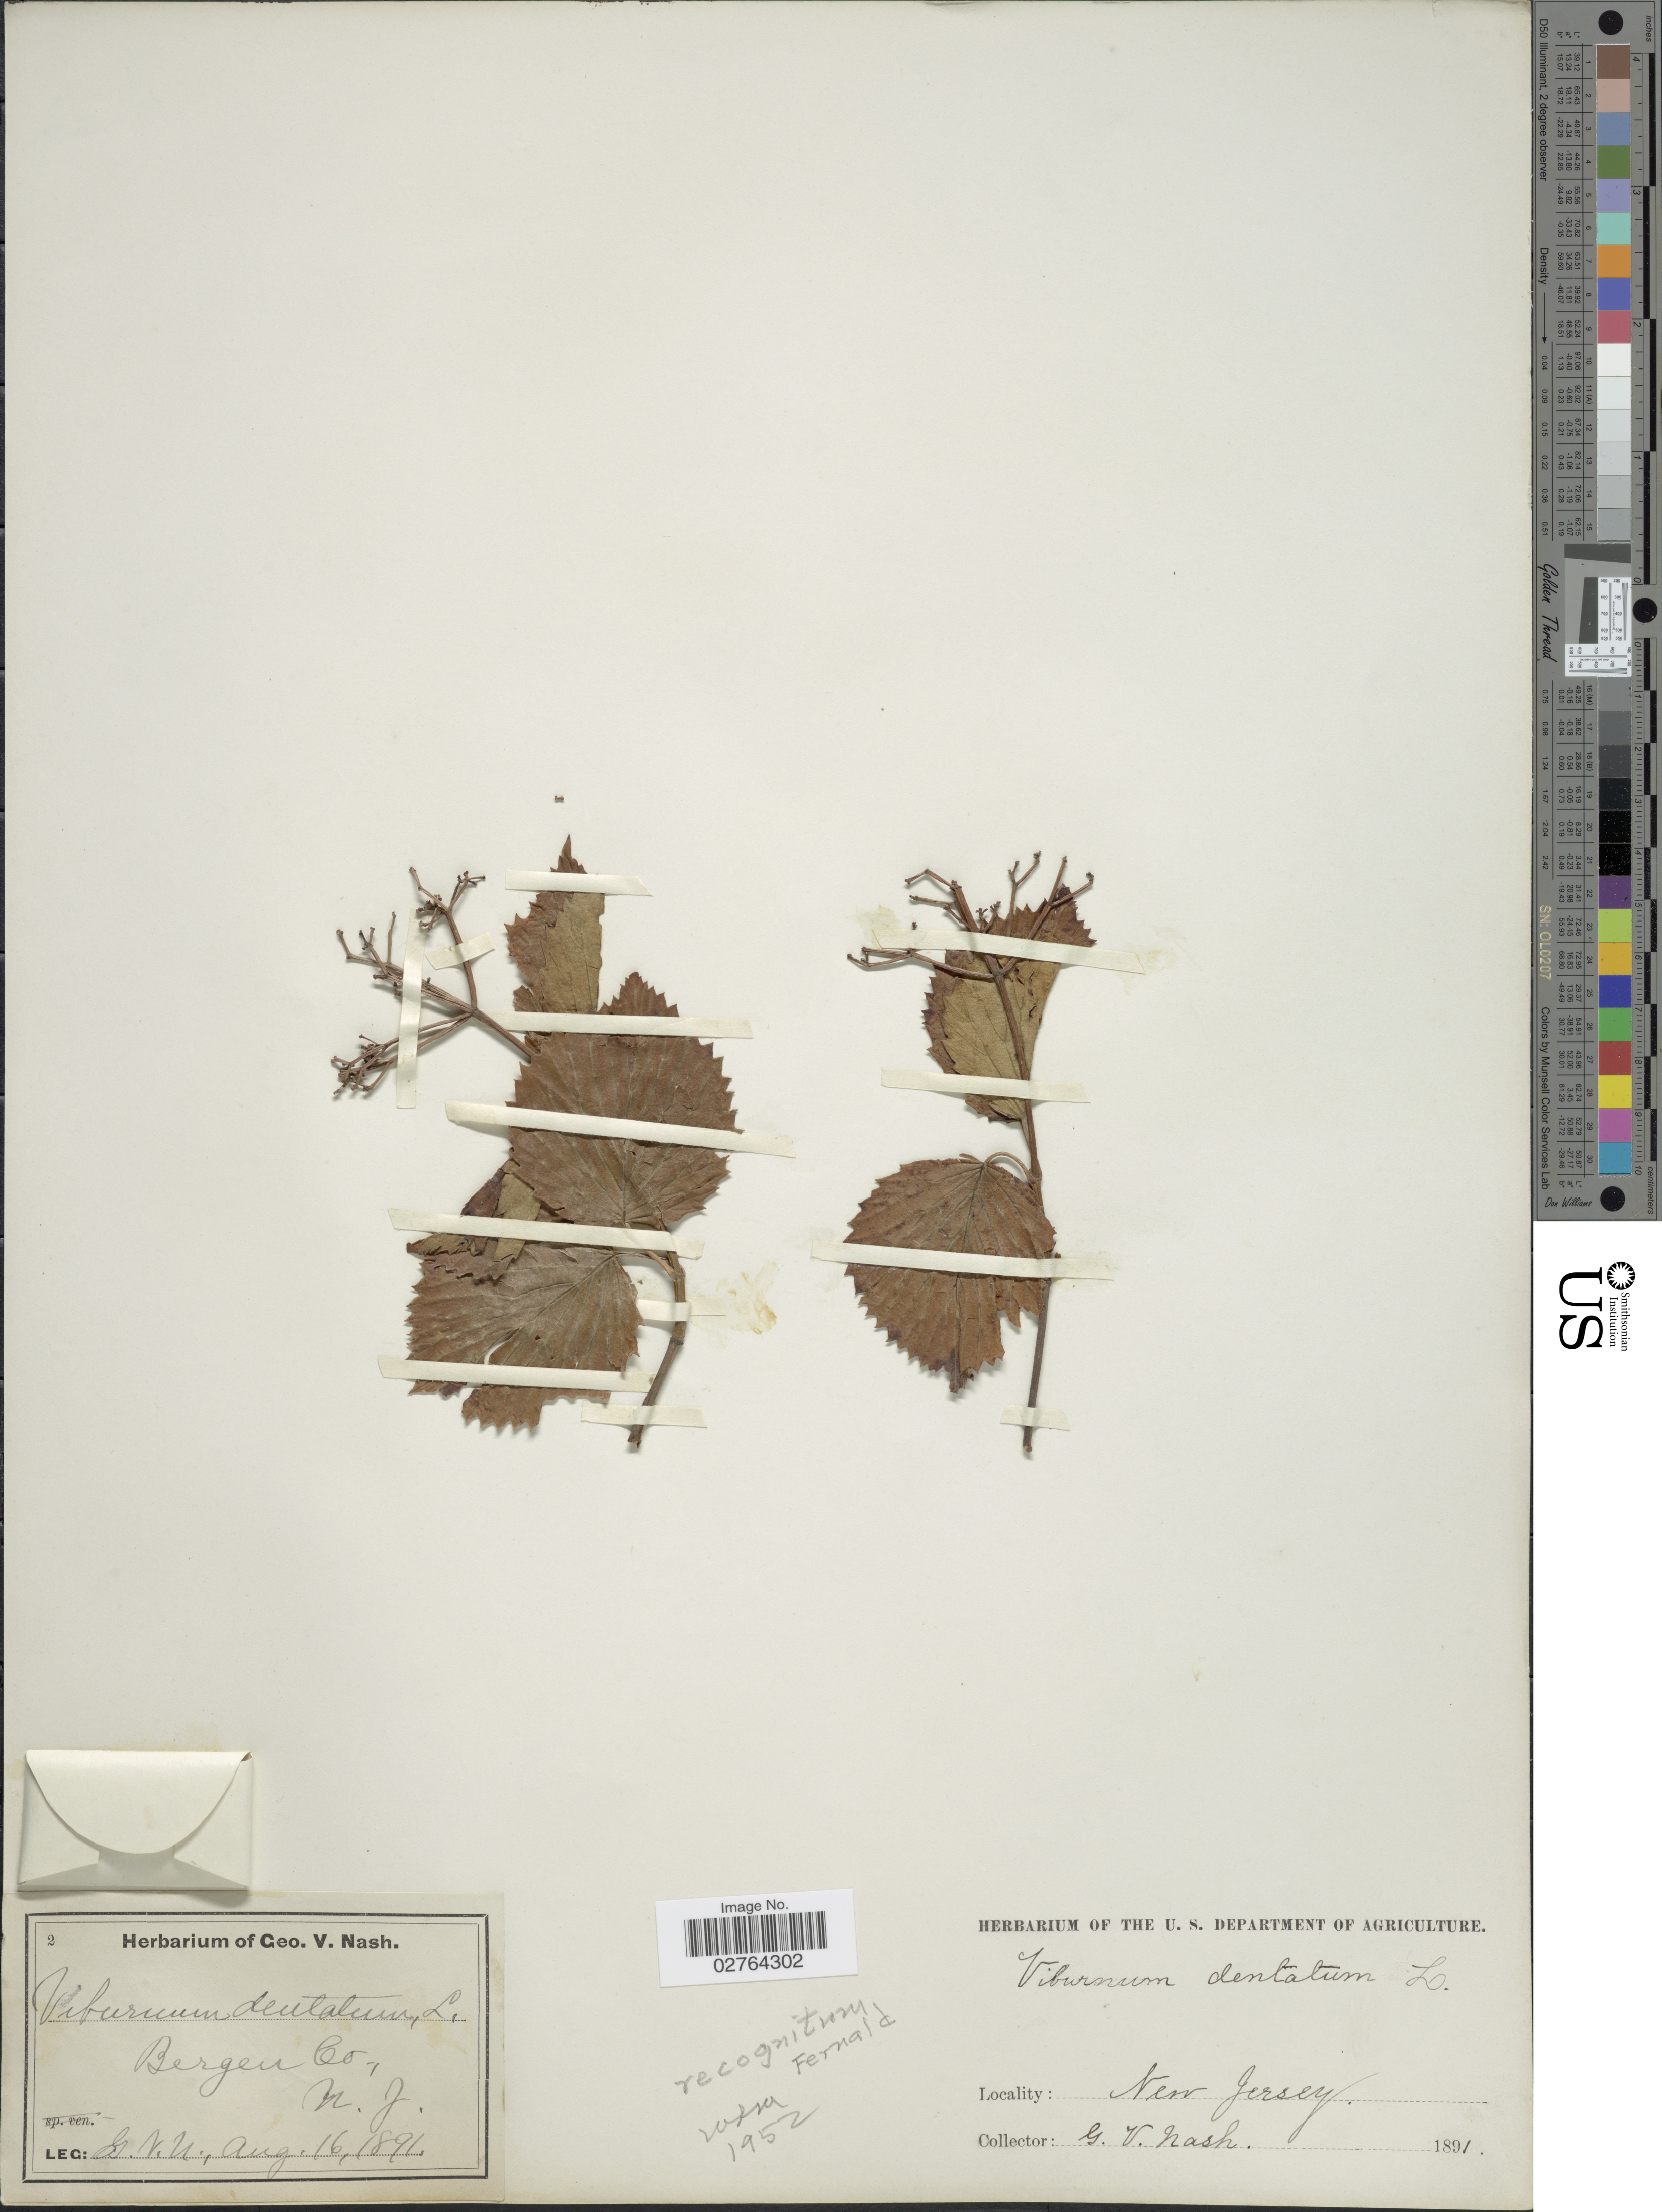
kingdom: Plantae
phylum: Tracheophyta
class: Magnoliopsida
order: Dipsacales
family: Viburnaceae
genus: Viburnum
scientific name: Viburnum recognitum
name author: Fernald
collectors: G. V. Nash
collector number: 2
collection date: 1891-08-16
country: United States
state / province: New Jersey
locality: Bergen Co.